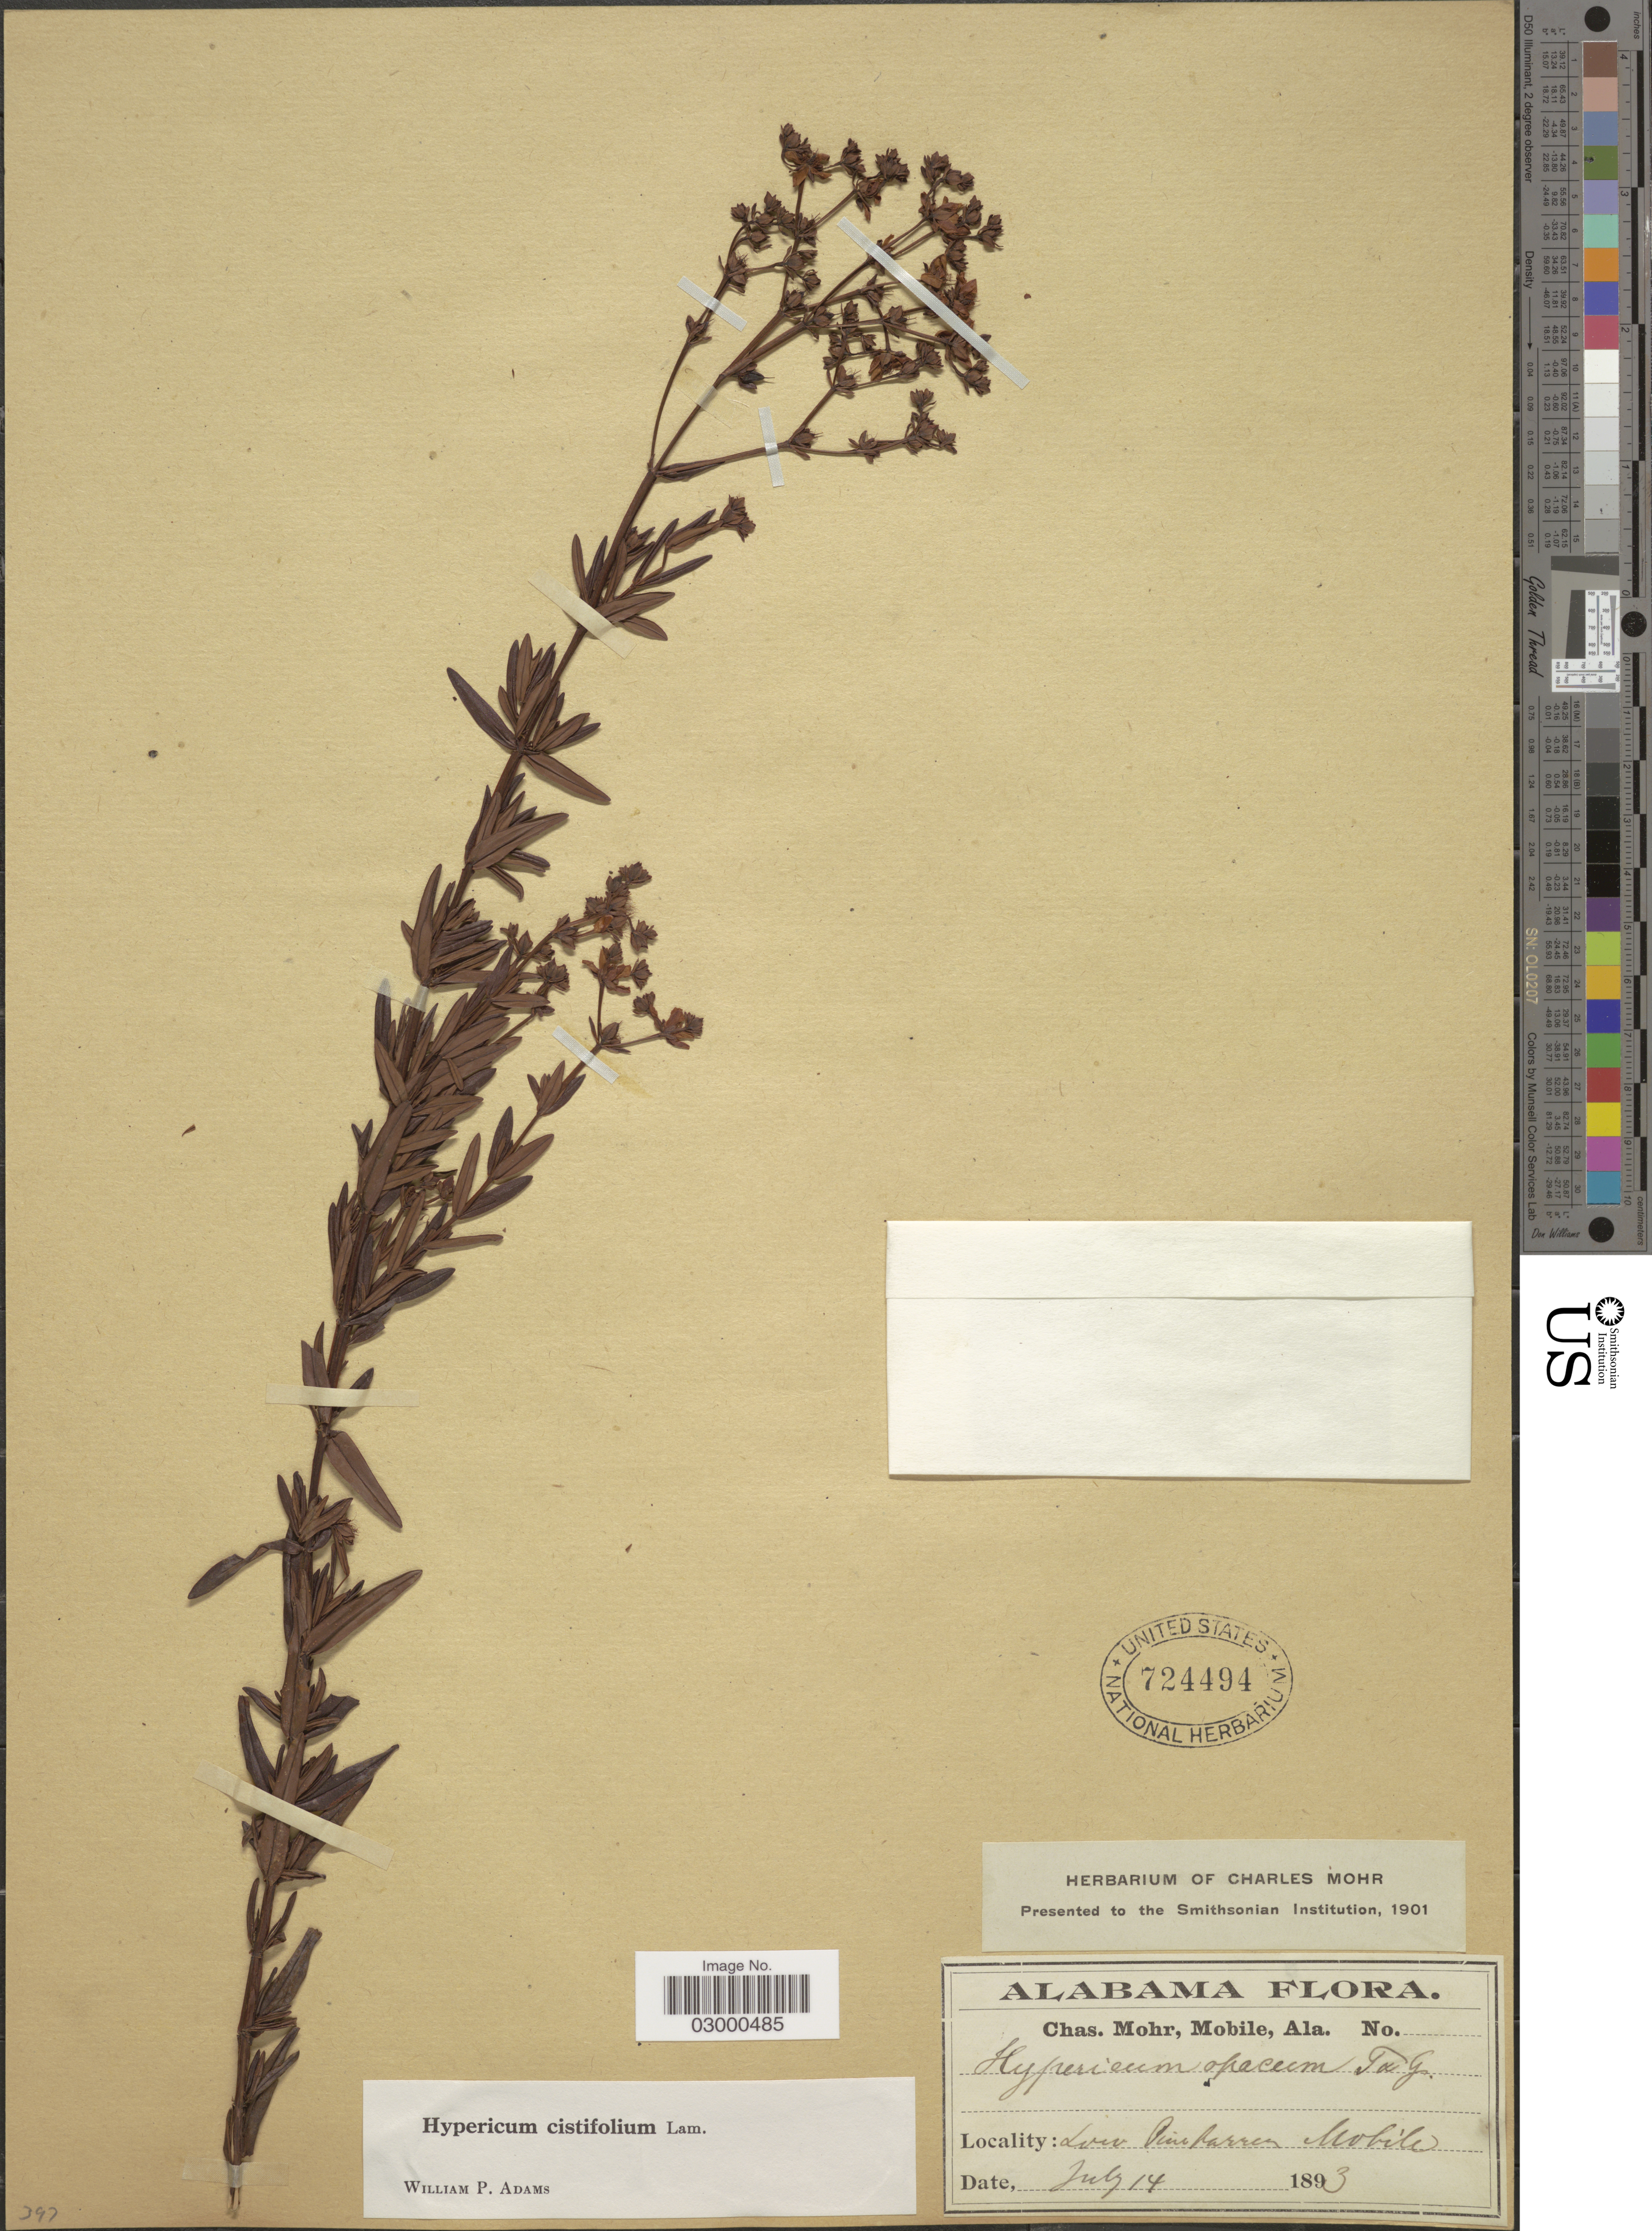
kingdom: Plantae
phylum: Tracheophyta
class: Magnoliopsida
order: Malpighiales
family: Hypericaceae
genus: Hypericum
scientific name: Hypericum cistifolium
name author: Lam.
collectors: Mohr, C. T. (herbarium)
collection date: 1893-07-14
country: United States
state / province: Alabama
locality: Mobile.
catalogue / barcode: US 724494